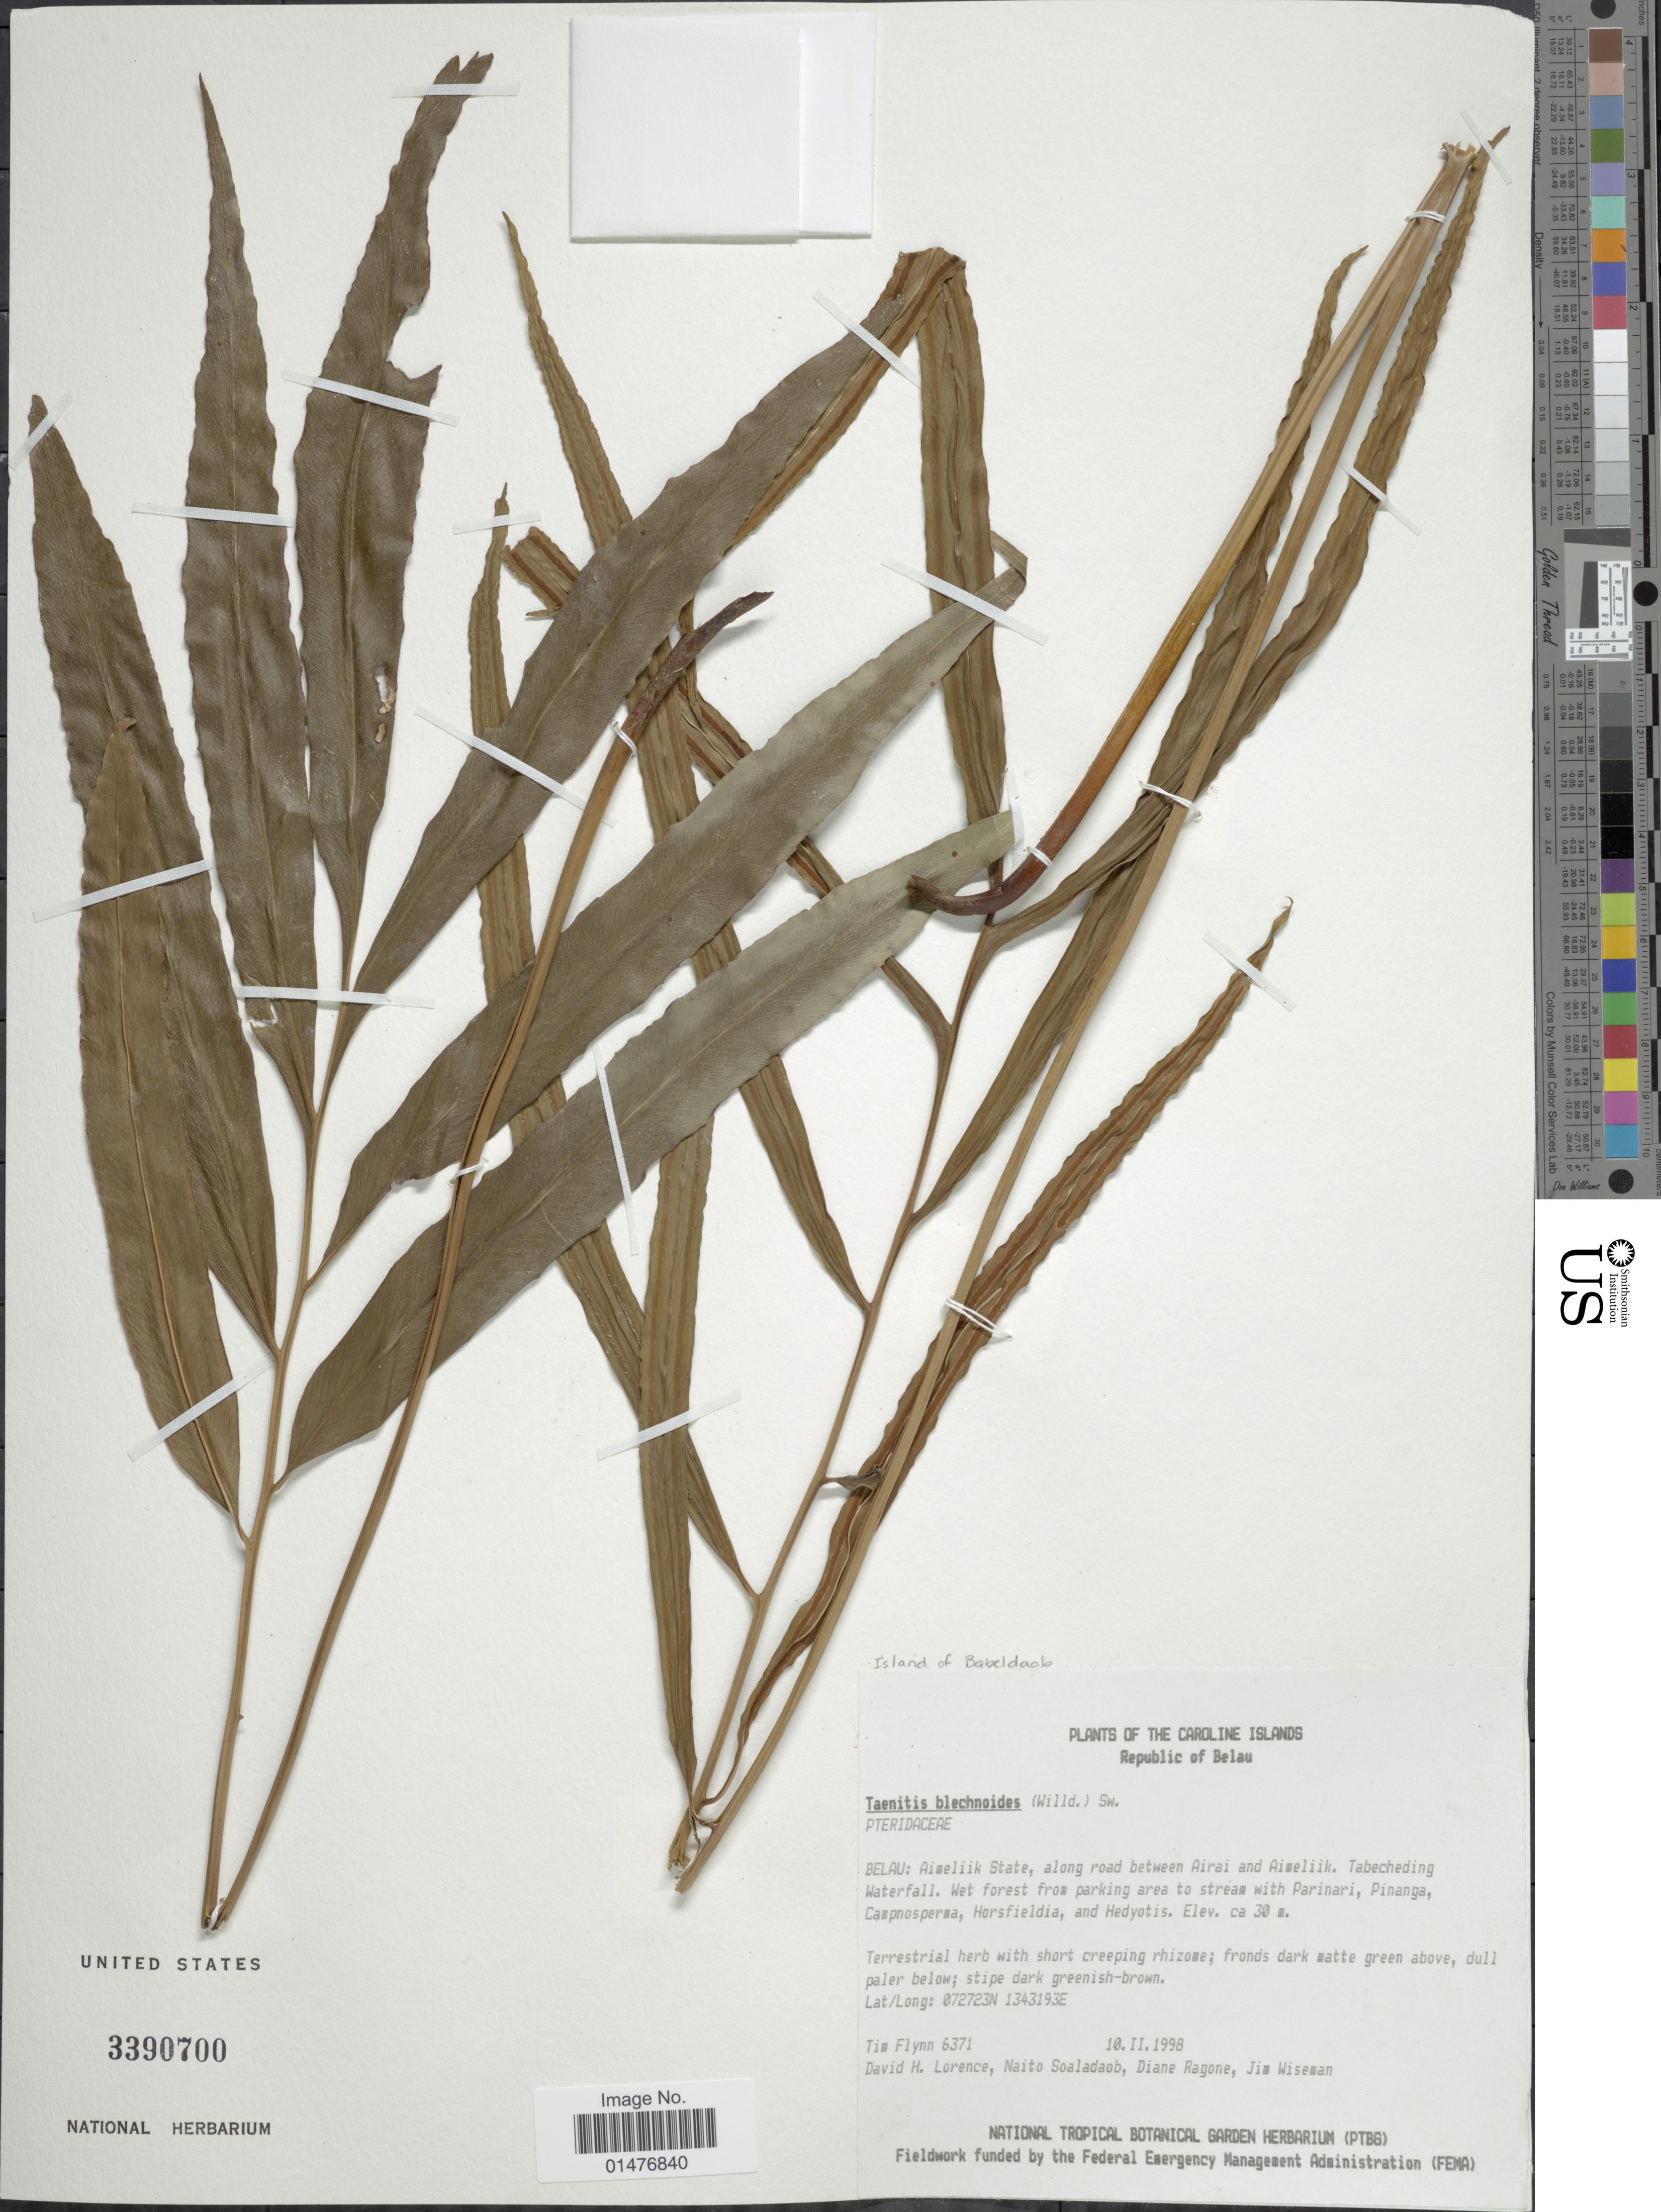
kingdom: Plantae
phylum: Tracheophyta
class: Polypodiopsida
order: Polypodiales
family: Pteridaceae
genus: Taenitis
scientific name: Taenitis blechnoides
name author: (Willd.) Sw.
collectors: T. Flynn, D. Lorence, N. Soaladaob, D. Ragone & J. Wiseman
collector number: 6371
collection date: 1998-11-10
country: Palau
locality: Aimeliik state, along road between Airai and Aimeliik, Tabecheding Waterfall, Wet forest from parking area to stream with Parinari, Pinanga, Campnosperma, Horsfielda, and Hedyotis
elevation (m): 30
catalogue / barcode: US 3390700